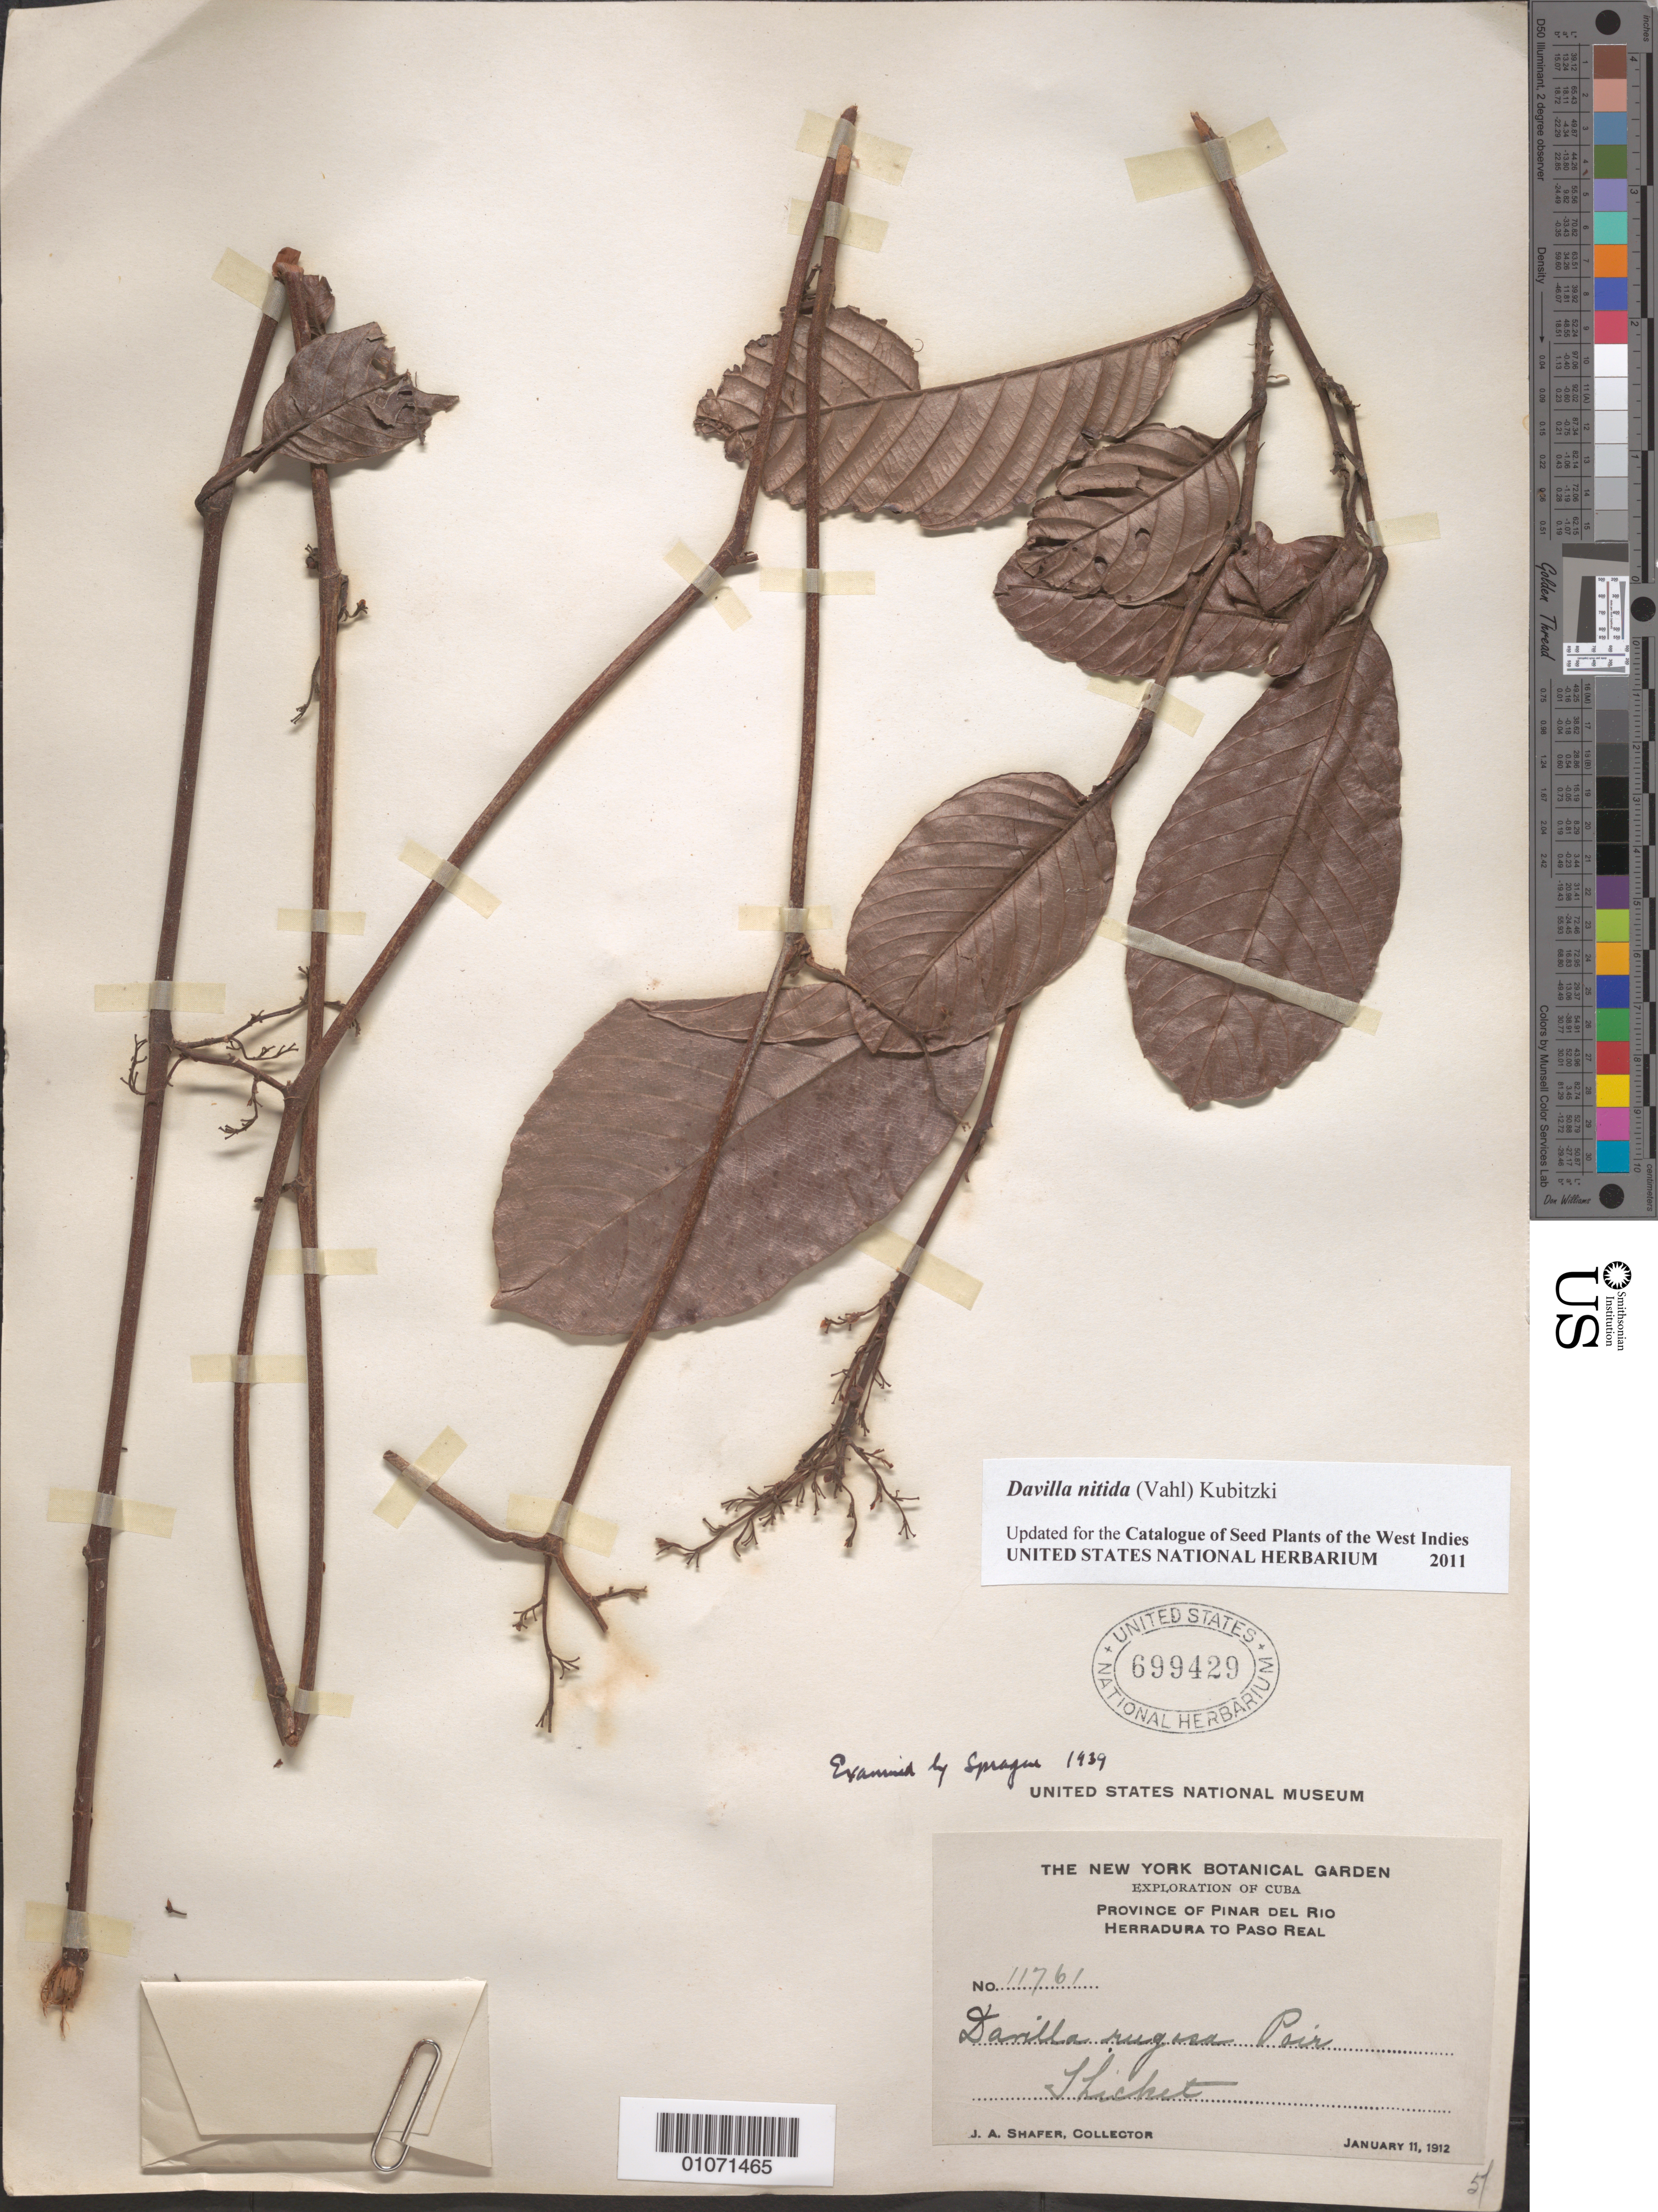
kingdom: Plantae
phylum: Tracheophyta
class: Magnoliopsida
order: Dilleniales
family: Dilleniaceae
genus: Davilla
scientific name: Davilla nitida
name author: (Vahl) Kubitzki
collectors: J. A. Shafer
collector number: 11761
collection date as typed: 11 Jan 1912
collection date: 1912-01-11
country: Cuba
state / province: Pinar del Río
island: Cuba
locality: Herradura to Paso Real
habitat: Thicket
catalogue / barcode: US 699429